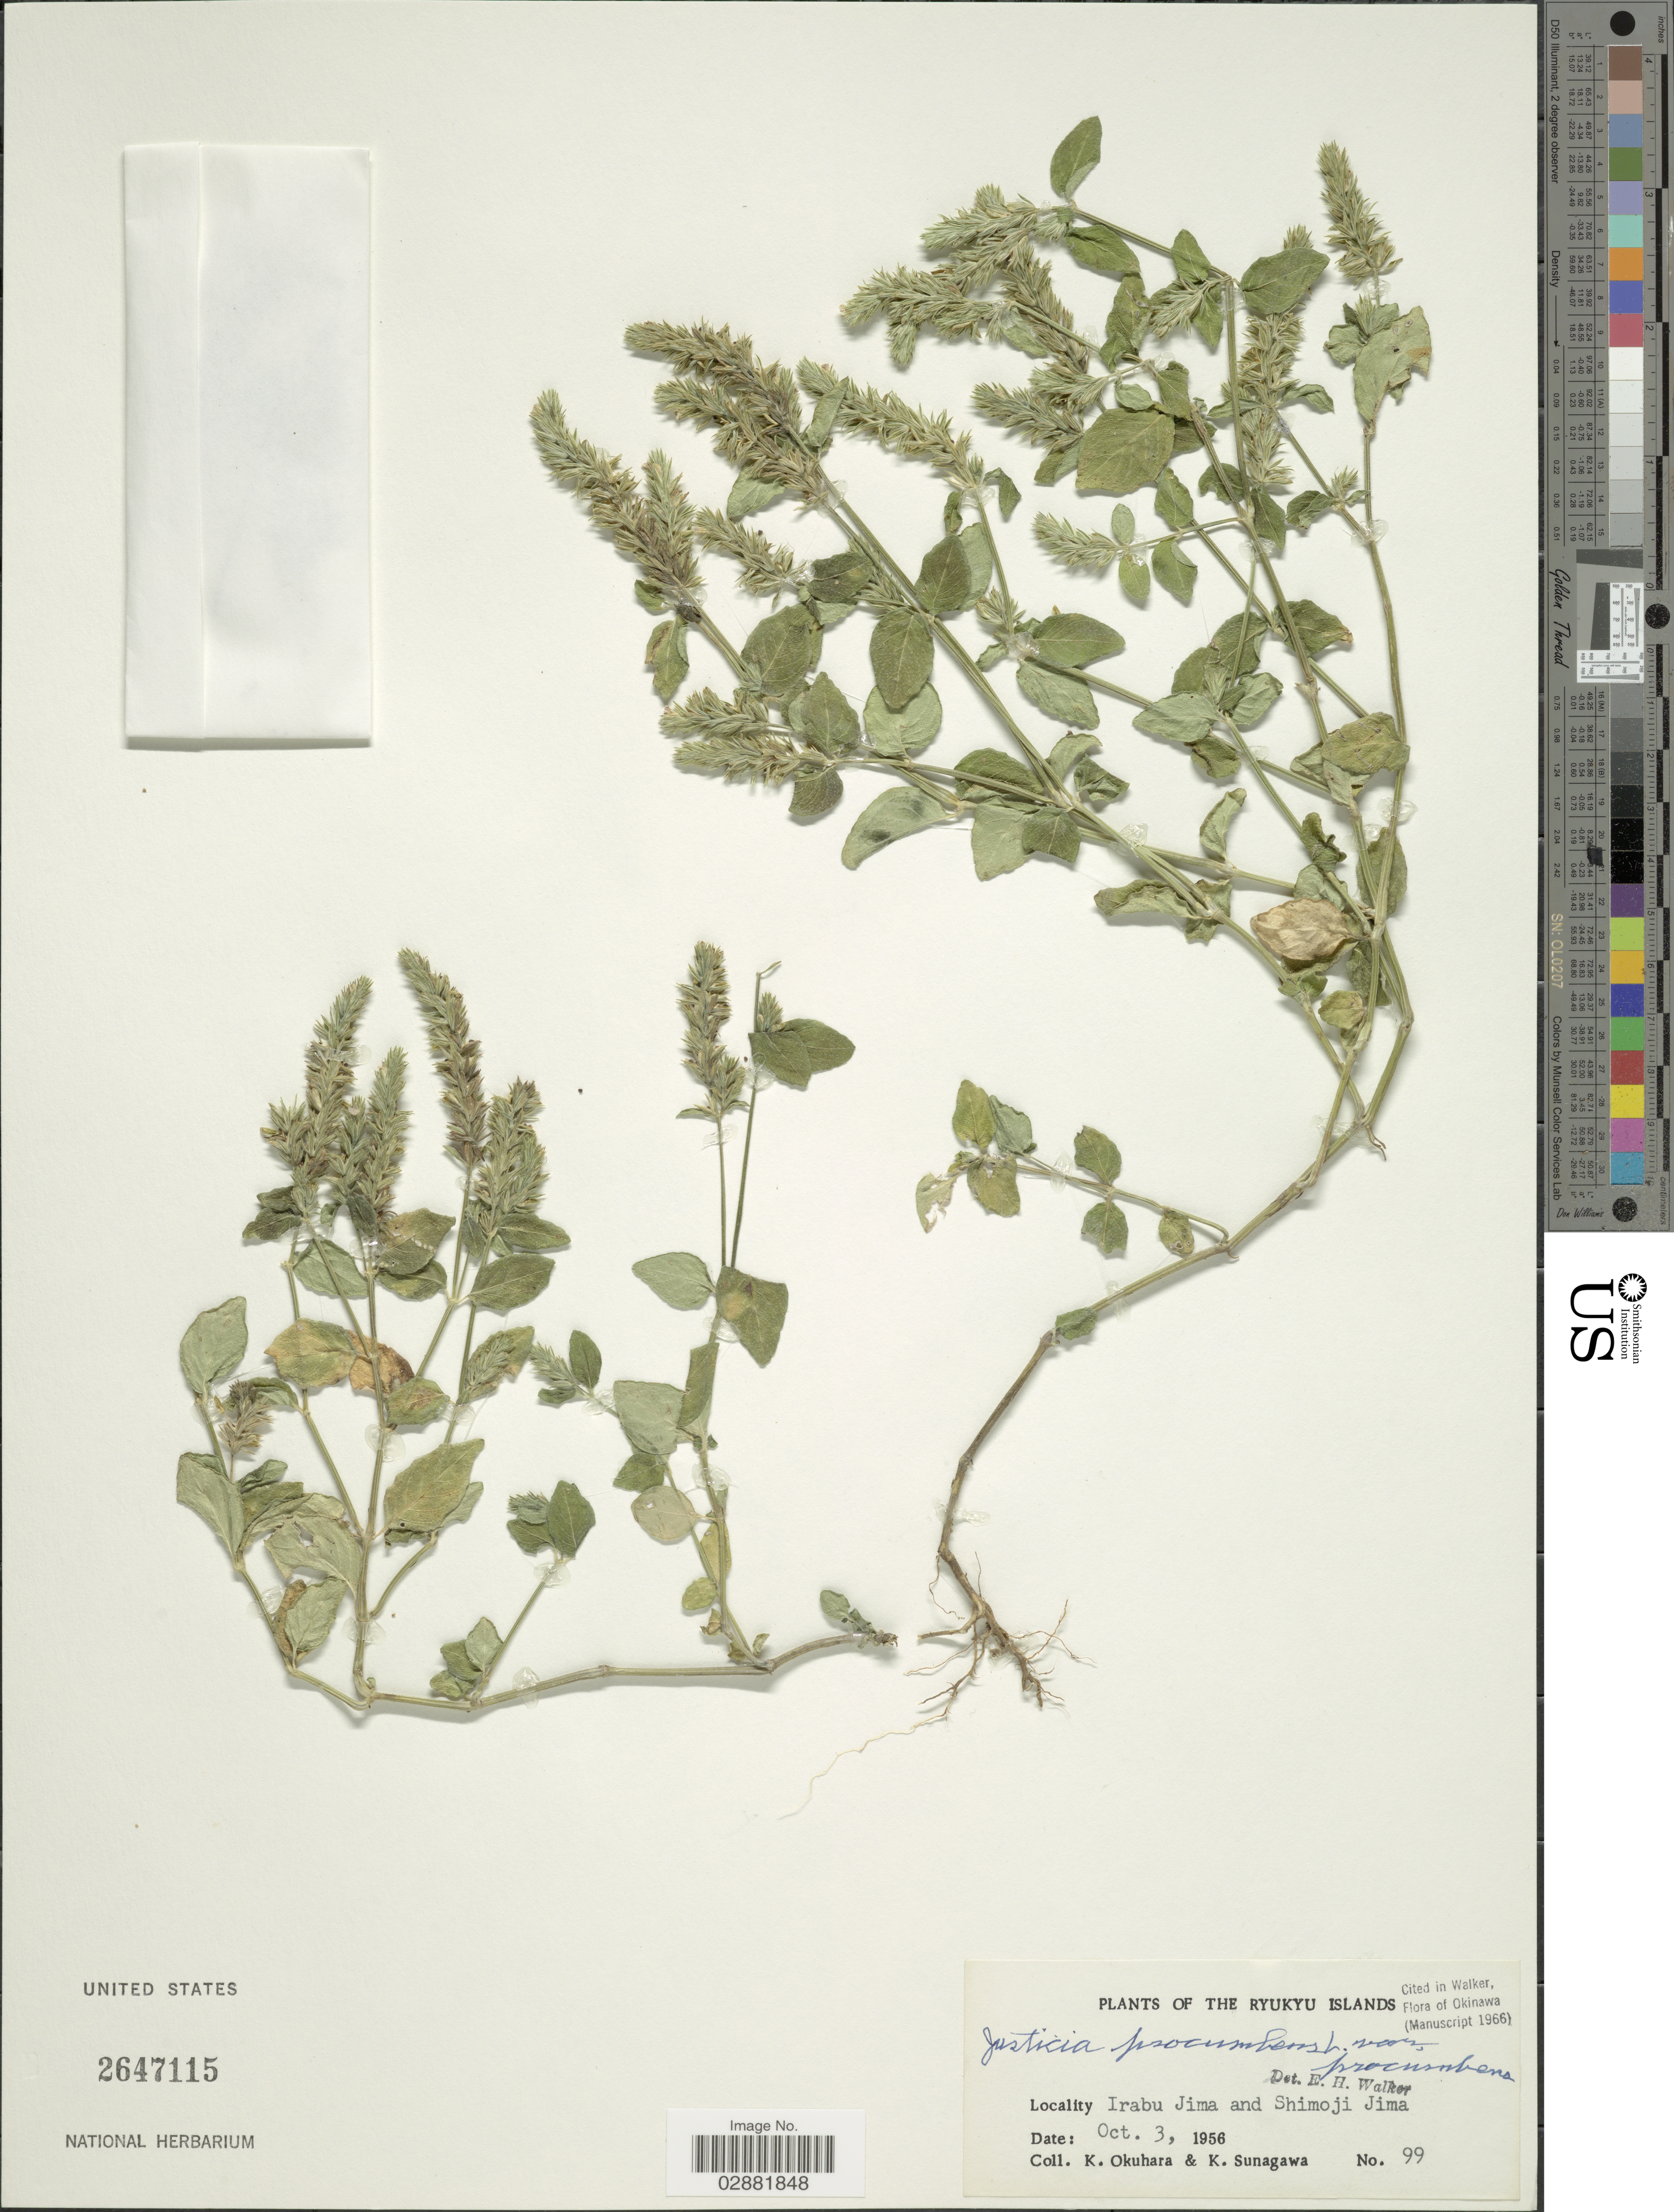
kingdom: Plantae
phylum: Tracheophyta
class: Magnoliopsida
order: Lamiales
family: Acanthaceae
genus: Justicia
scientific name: Justicia procumbens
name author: L.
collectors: K. Okuhara & K. Sunagawa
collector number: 99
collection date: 1956-10-03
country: Japan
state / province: Okinawa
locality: Ryukyu Islands, Irabu Jima and Shimoji Jima.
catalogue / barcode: US 2647115